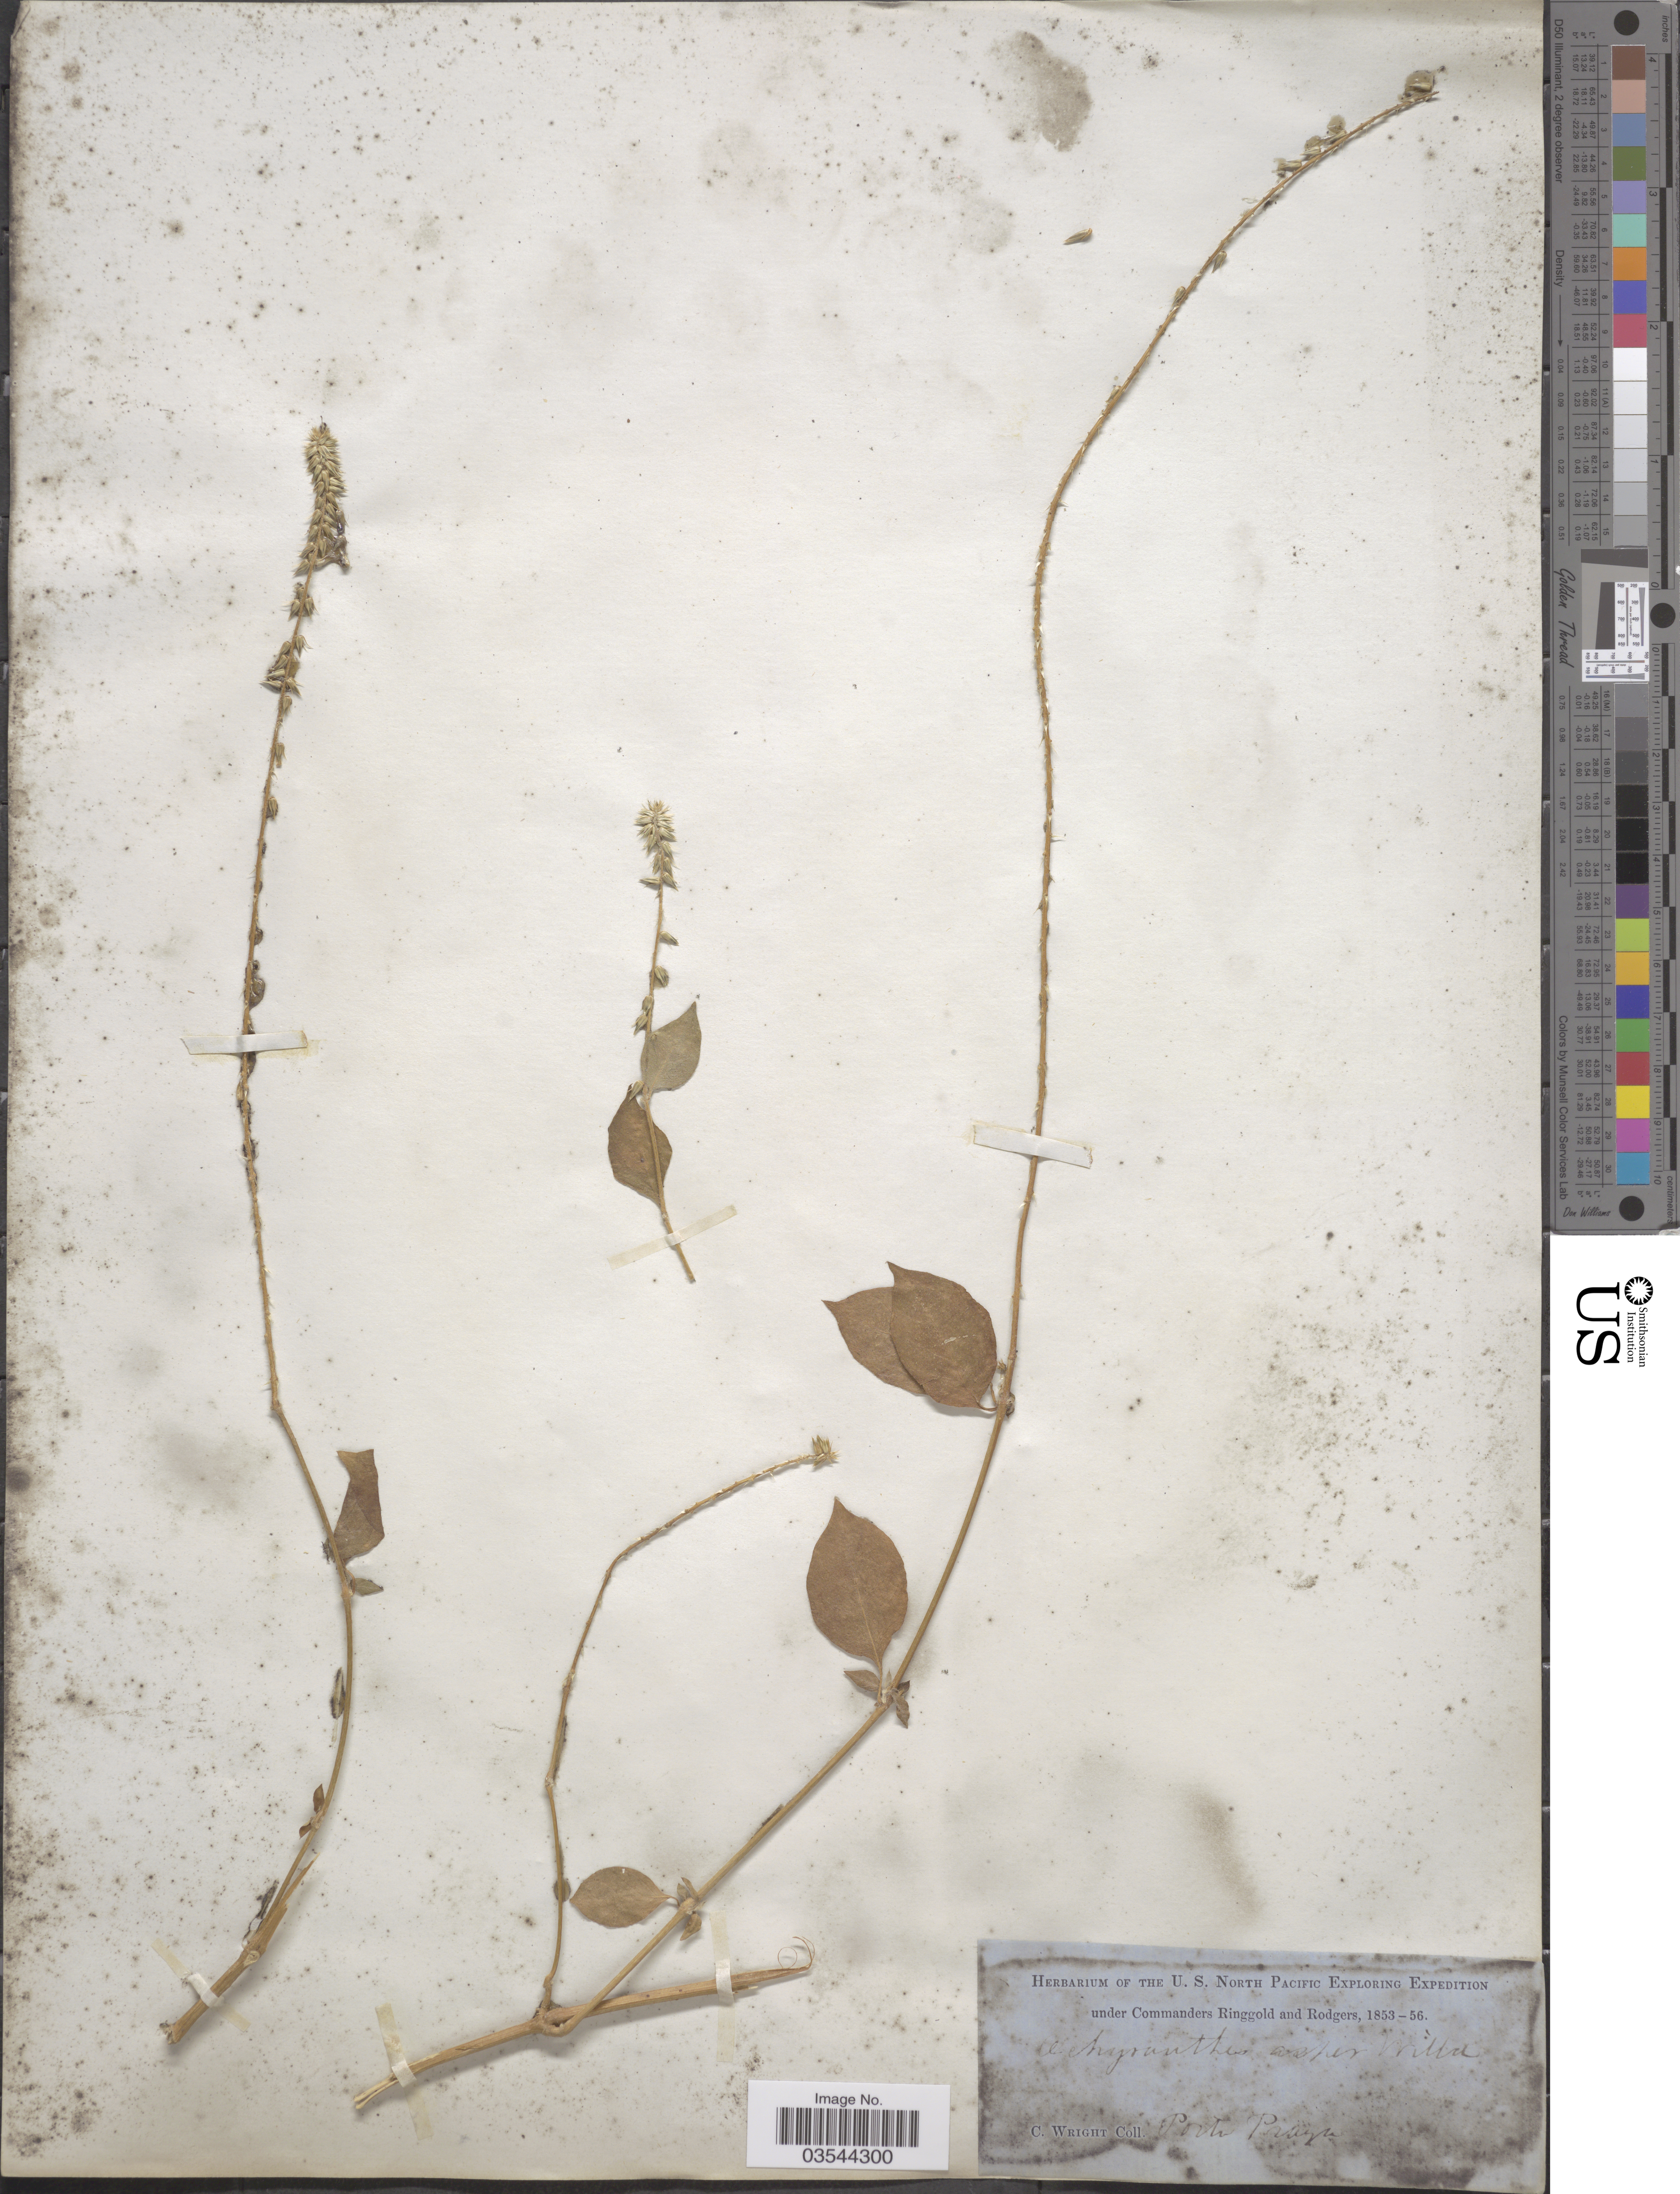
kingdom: Plantae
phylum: Tracheophyta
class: Magnoliopsida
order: Caryophyllales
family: Amaranthaceae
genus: Achyranthes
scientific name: Achyranthes aspera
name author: L.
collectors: C. Wright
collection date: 1853/1856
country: Cape Verde Islands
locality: Porto Praya.